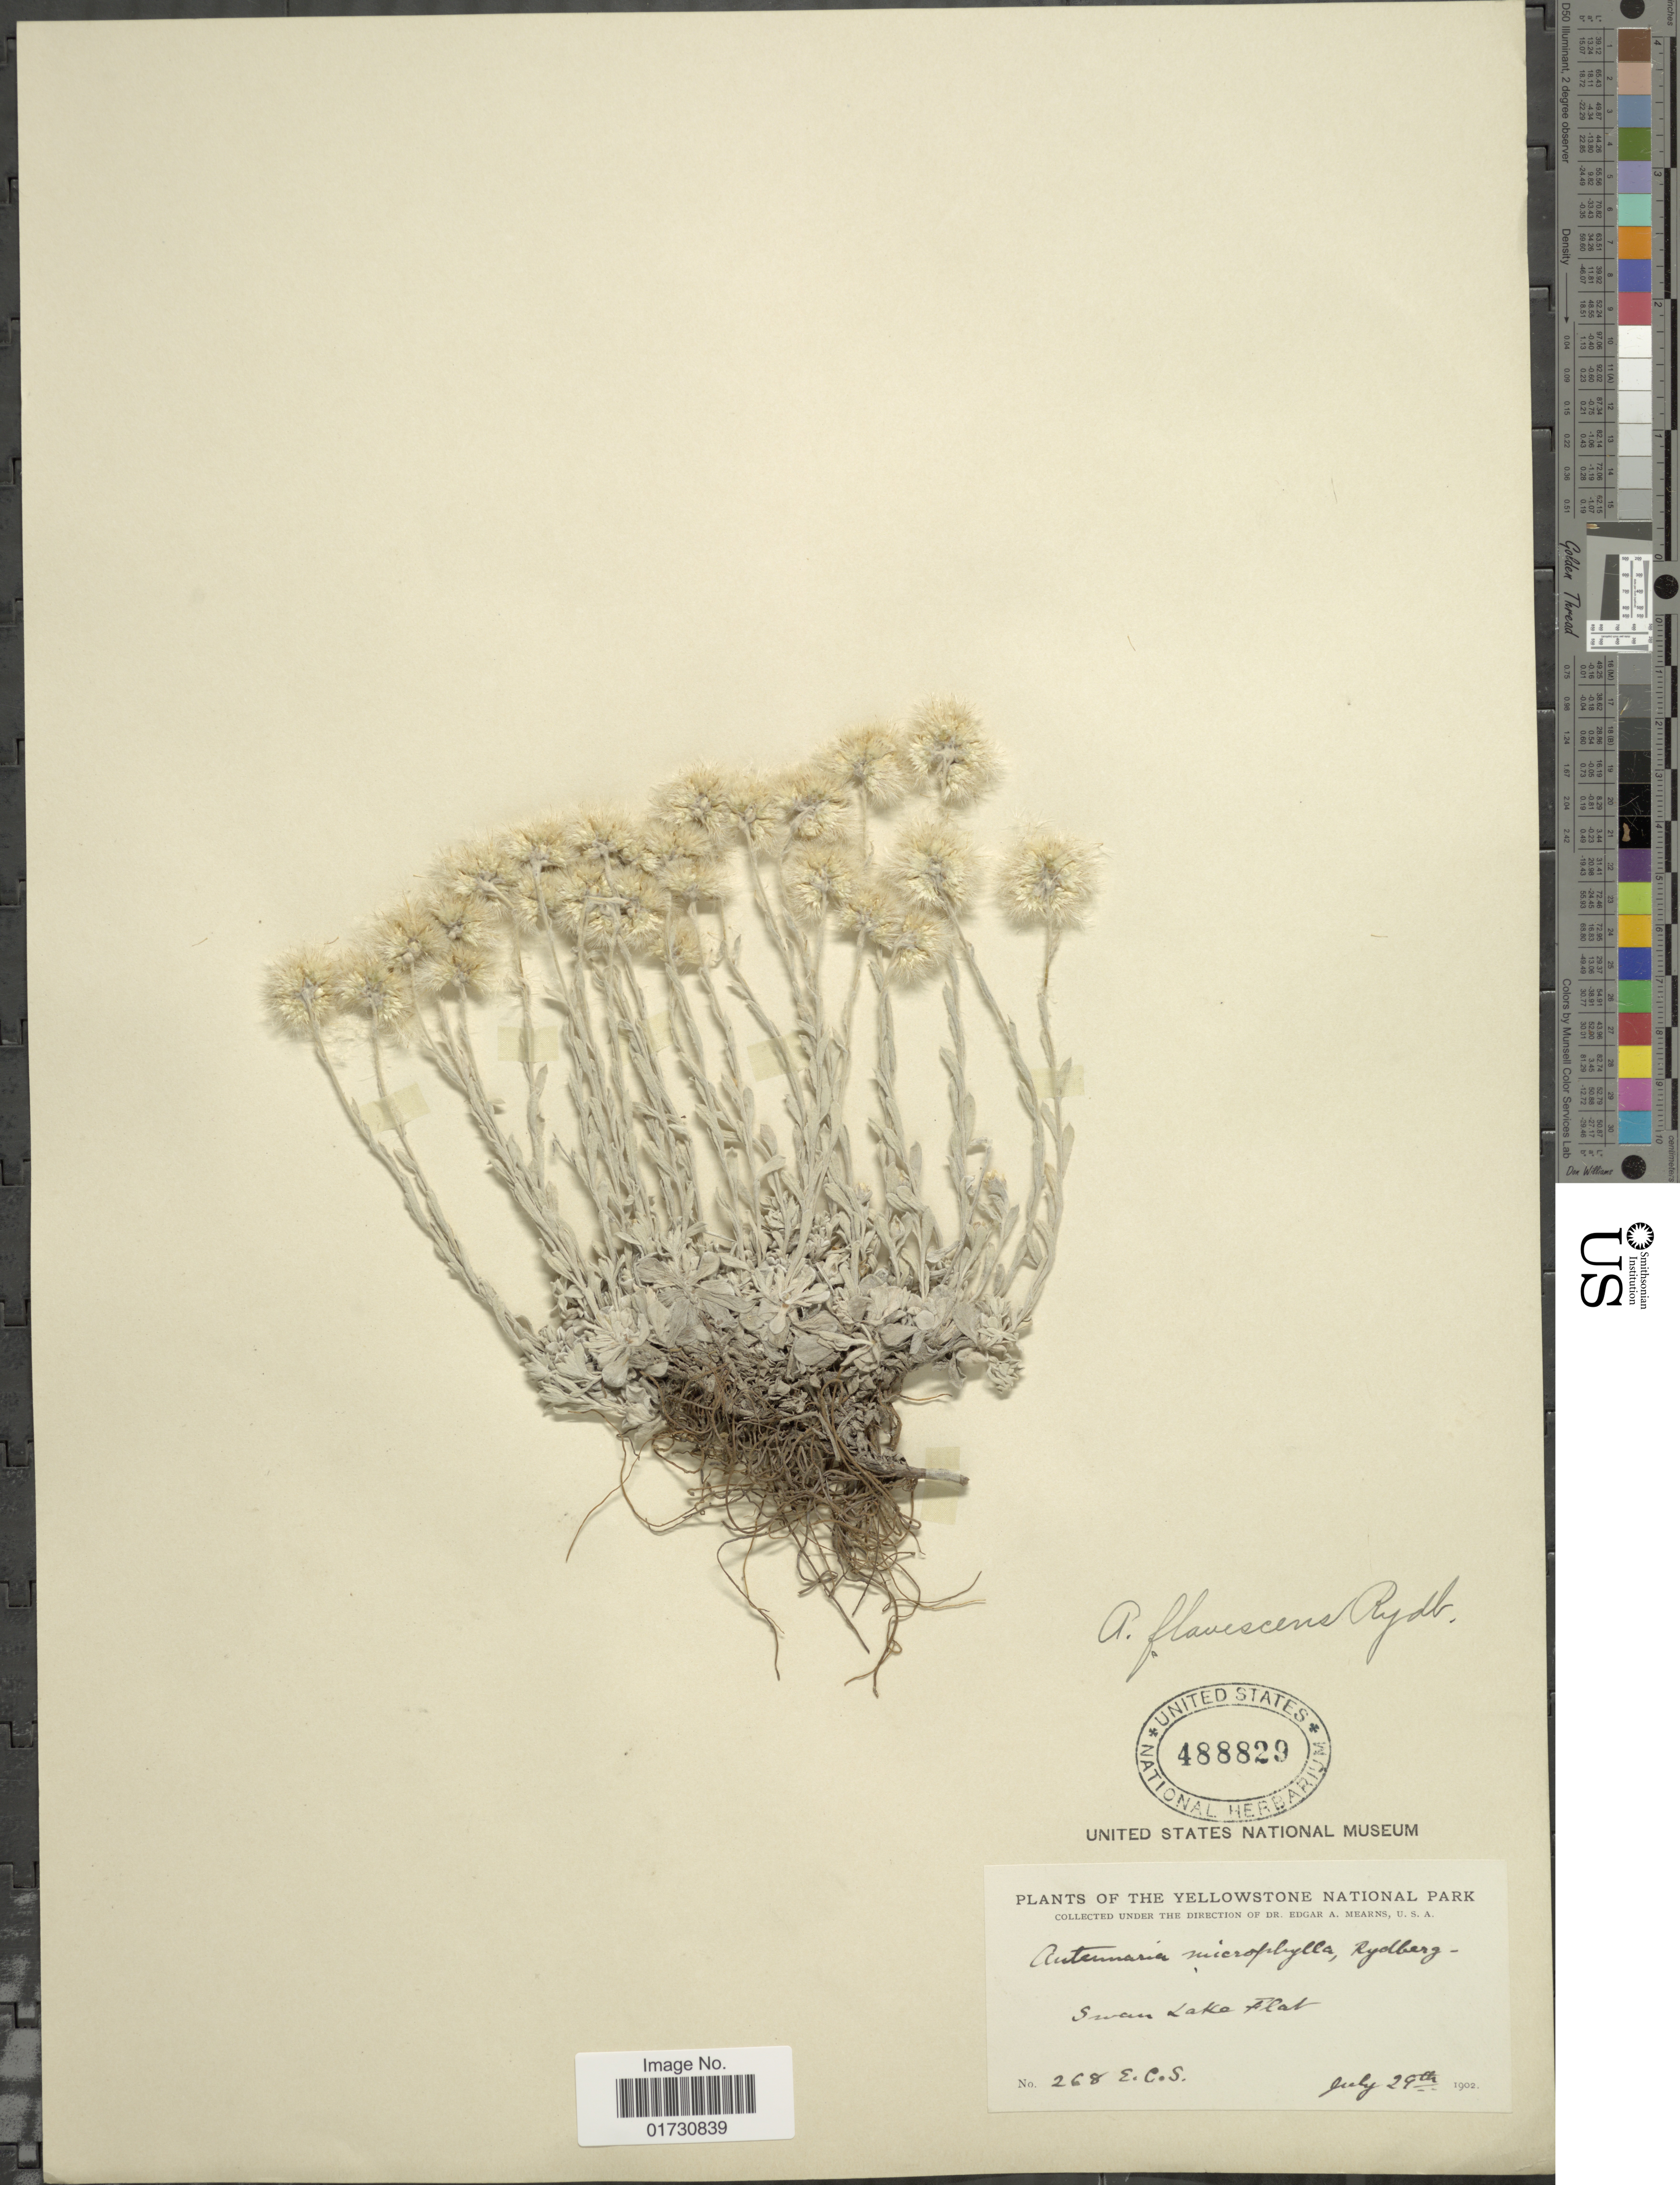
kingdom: Plantae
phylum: Tracheophyta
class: Magnoliopsida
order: Asterales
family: Asteraceae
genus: Antennaria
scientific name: Antennaria flavescens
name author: Rydb.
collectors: E. A. Mearns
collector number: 268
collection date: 1902-07-29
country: United States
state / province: Wyoming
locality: The Yellowstone National Park, Swan Lake Flat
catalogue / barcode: US 488829